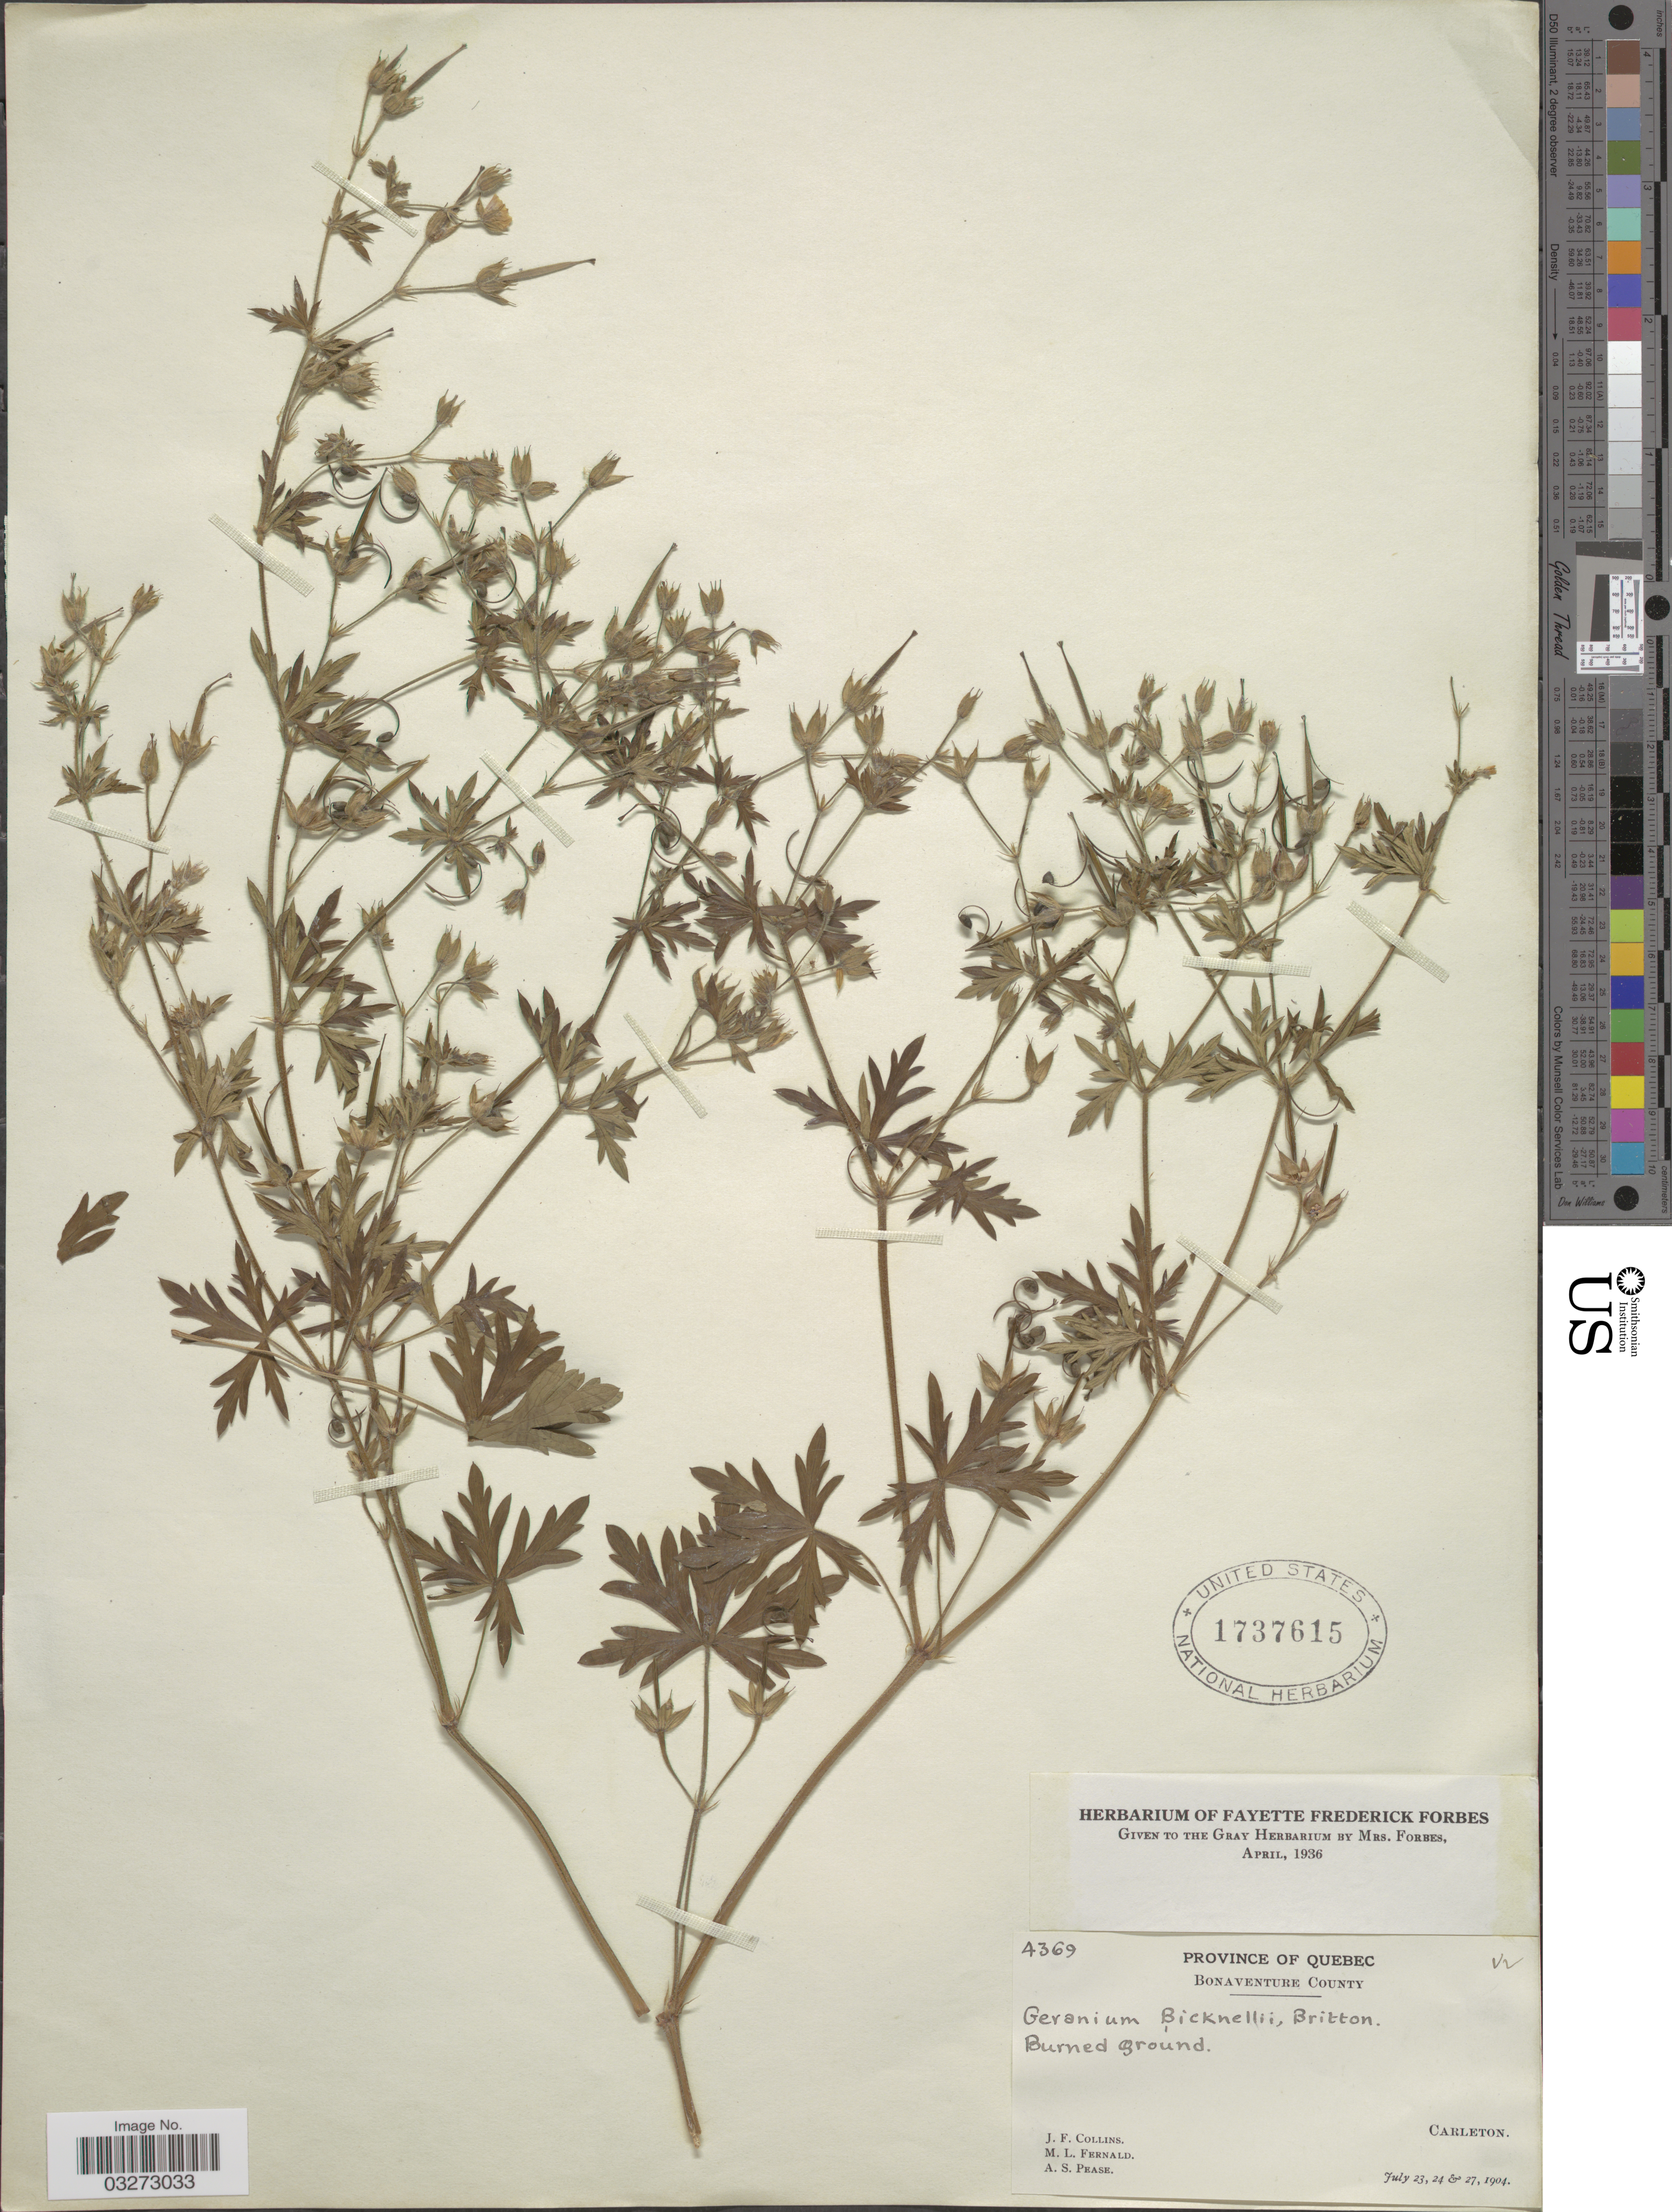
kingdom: Plantae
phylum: Tracheophyta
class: Magnoliopsida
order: Geraniales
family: Geraniaceae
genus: Geranium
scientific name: Geranium bicknellii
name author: Britton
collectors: J. Collins, M. L. Fernald & A. S. Pease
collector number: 4369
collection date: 1904-07-23/1904-07-27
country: Canada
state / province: Quebec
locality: Bonaventure County, Carleton.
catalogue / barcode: US 1737615